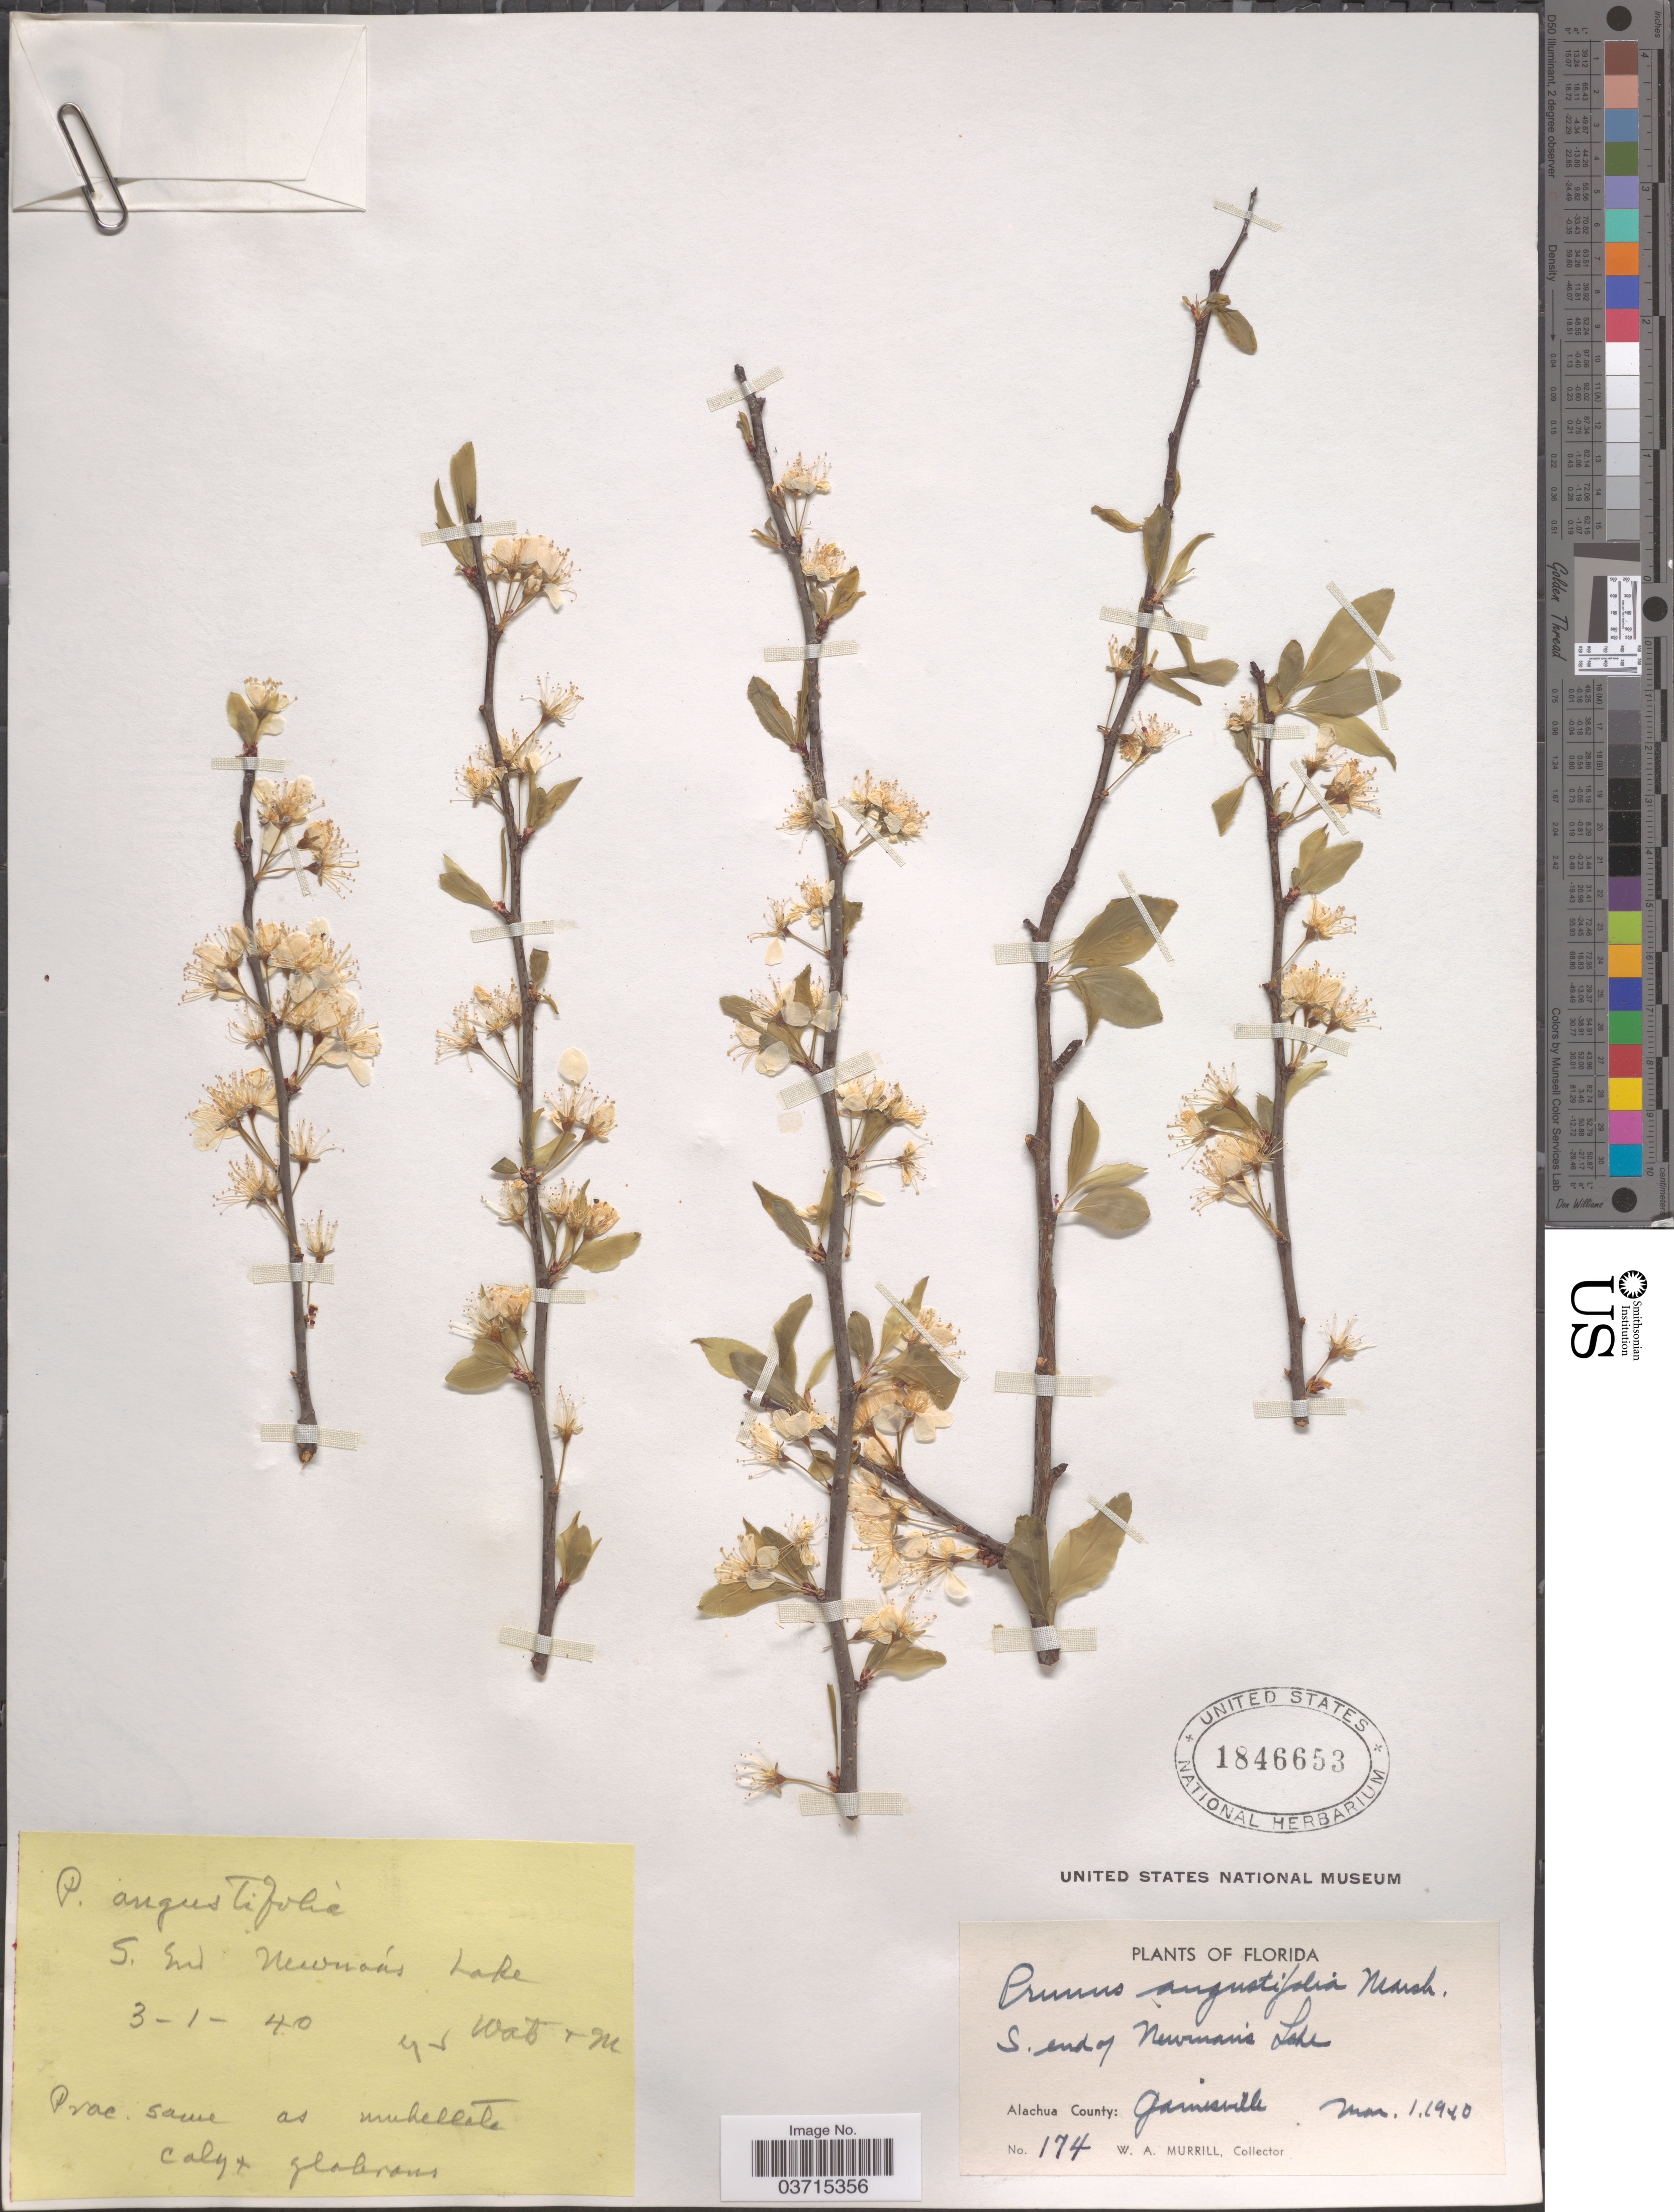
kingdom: Plantae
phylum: Tracheophyta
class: Magnoliopsida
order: Rosales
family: Rosaceae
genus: Prunus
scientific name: Prunus angustifolia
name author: Marshall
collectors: W. A. Murrill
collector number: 174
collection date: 1940-03-01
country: United States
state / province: Florida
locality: S. end of Newman's Lake. Alachua County: Gainesville.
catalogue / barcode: US 1846653